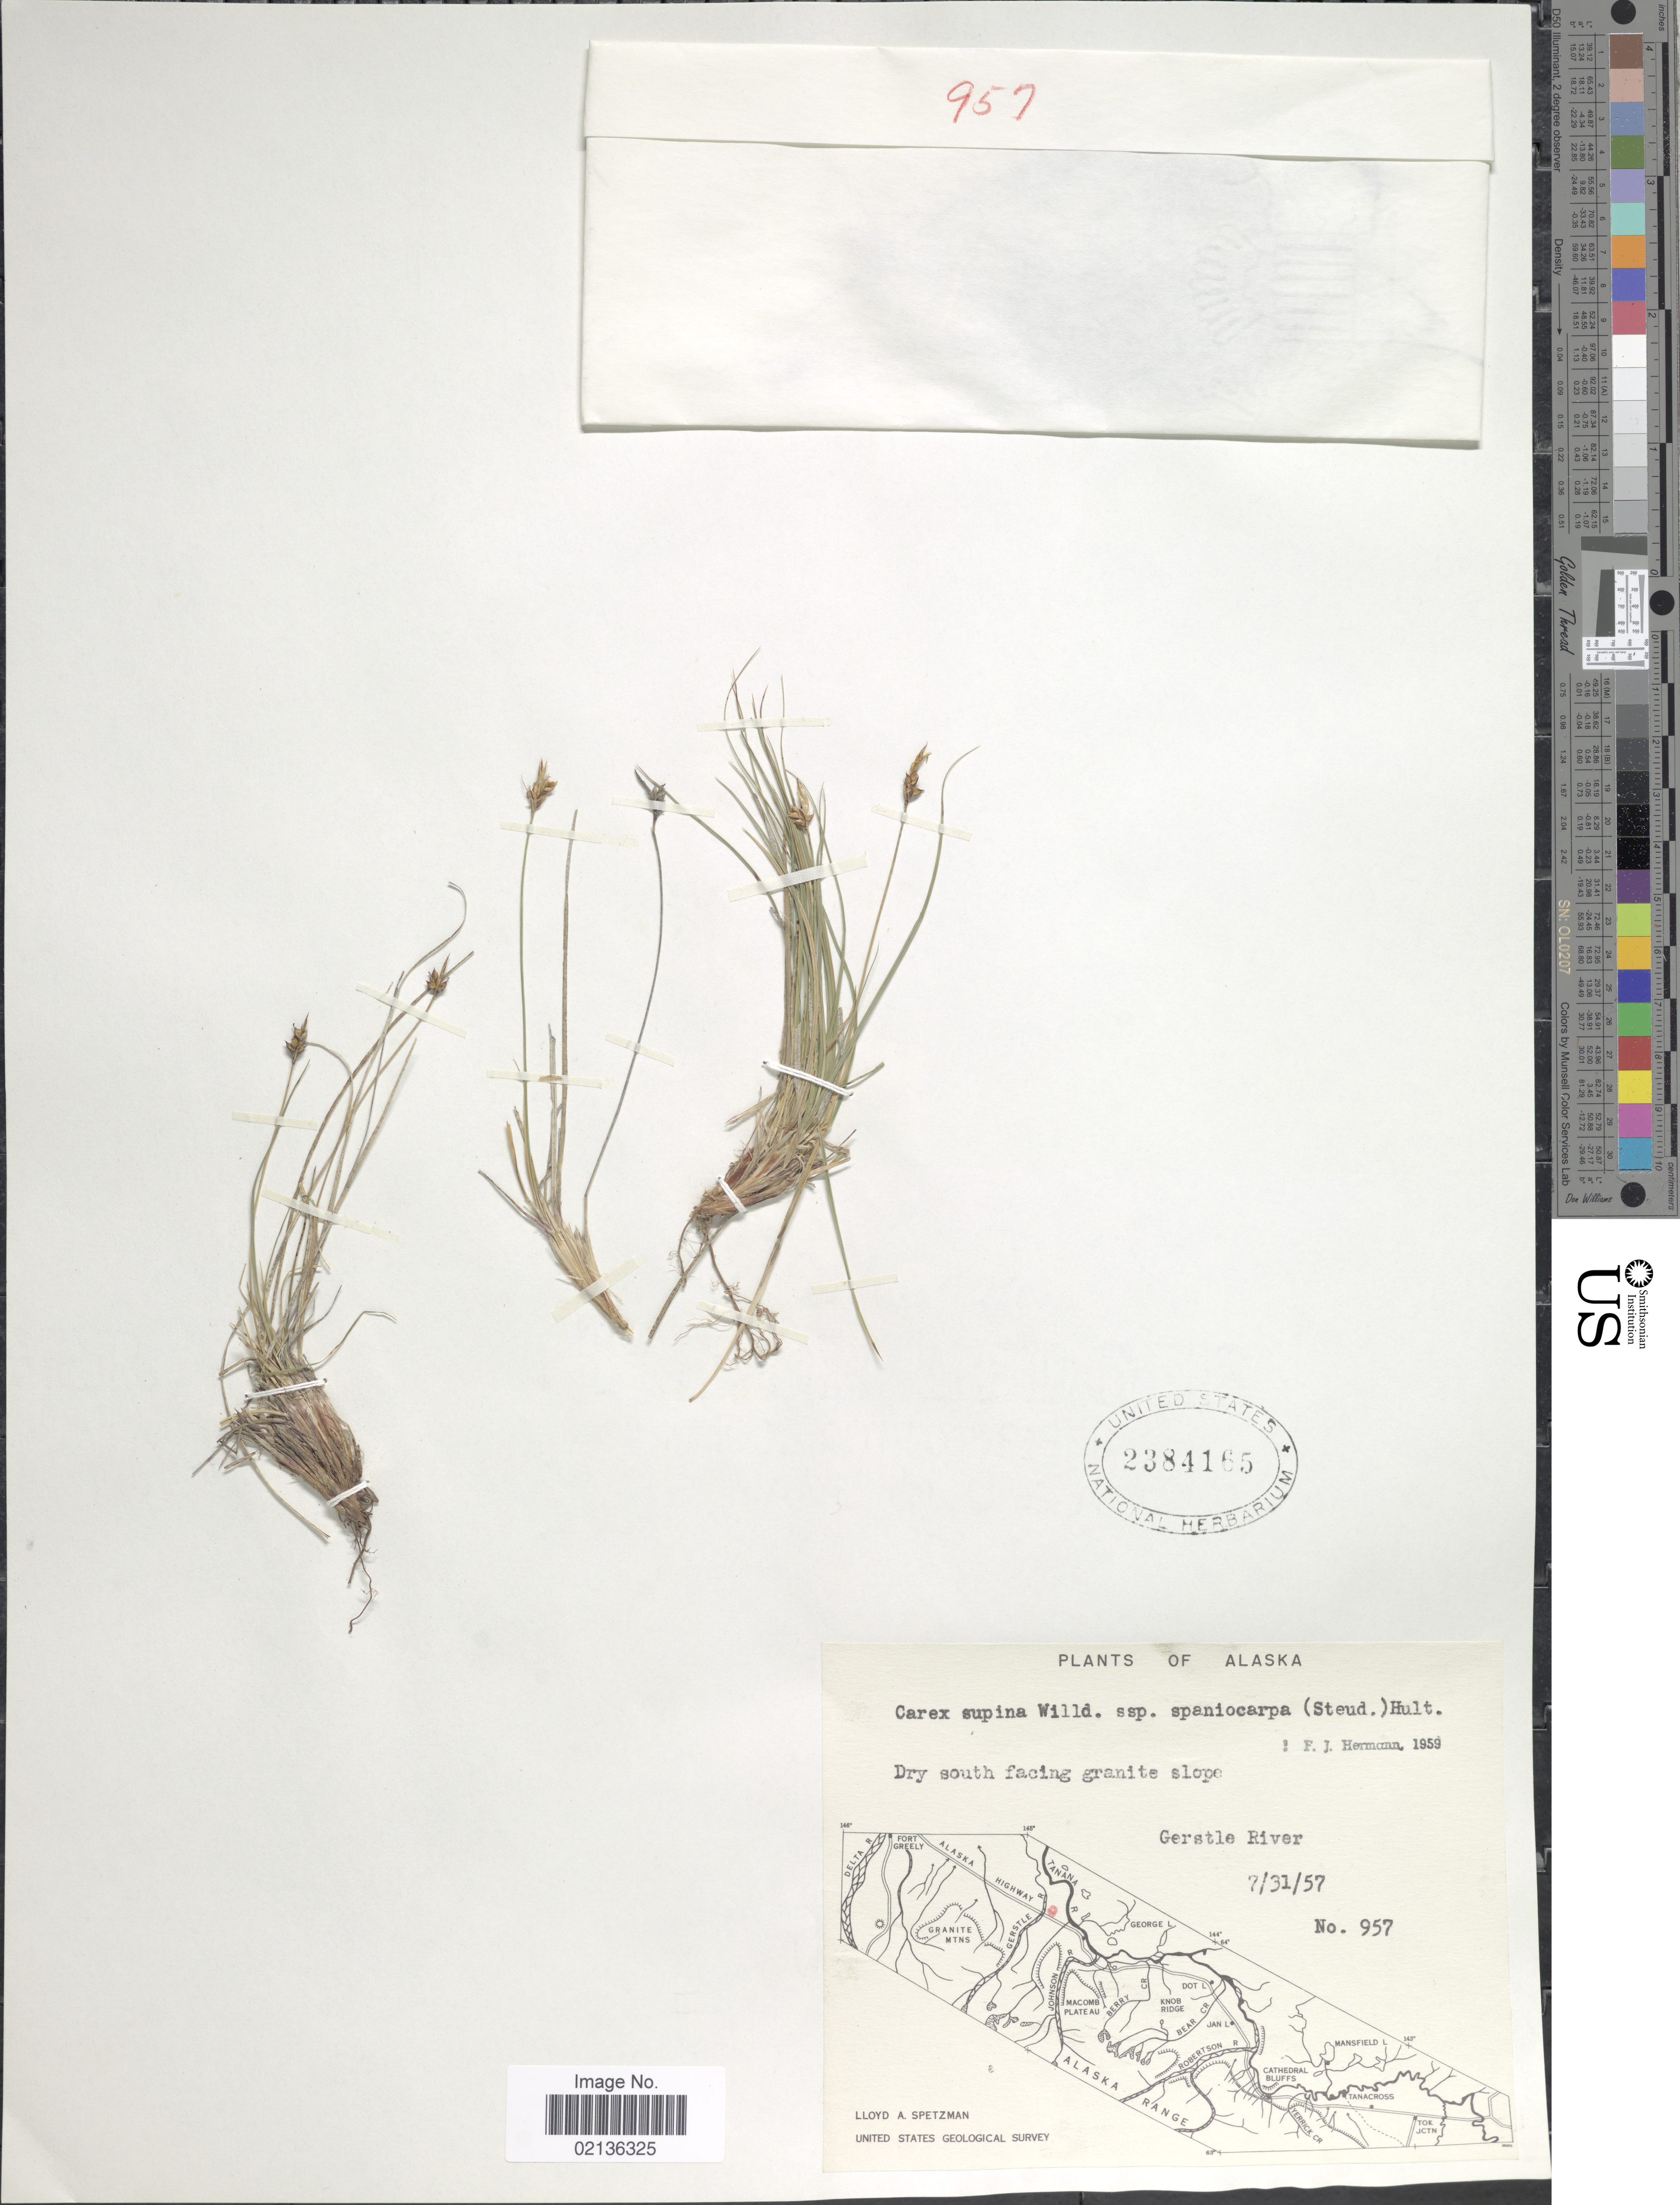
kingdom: Plantae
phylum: Tracheophyta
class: Liliopsida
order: Poales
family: Cyperaceae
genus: Carex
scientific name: Carex supina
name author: Willd. ex Wahlenb.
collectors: L. Spetzman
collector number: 957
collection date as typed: Transcribed d/m/y: 31/7/57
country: United States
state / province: Alaska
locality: Dry south facing granite slope, Gerstle River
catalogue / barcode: US 2384165